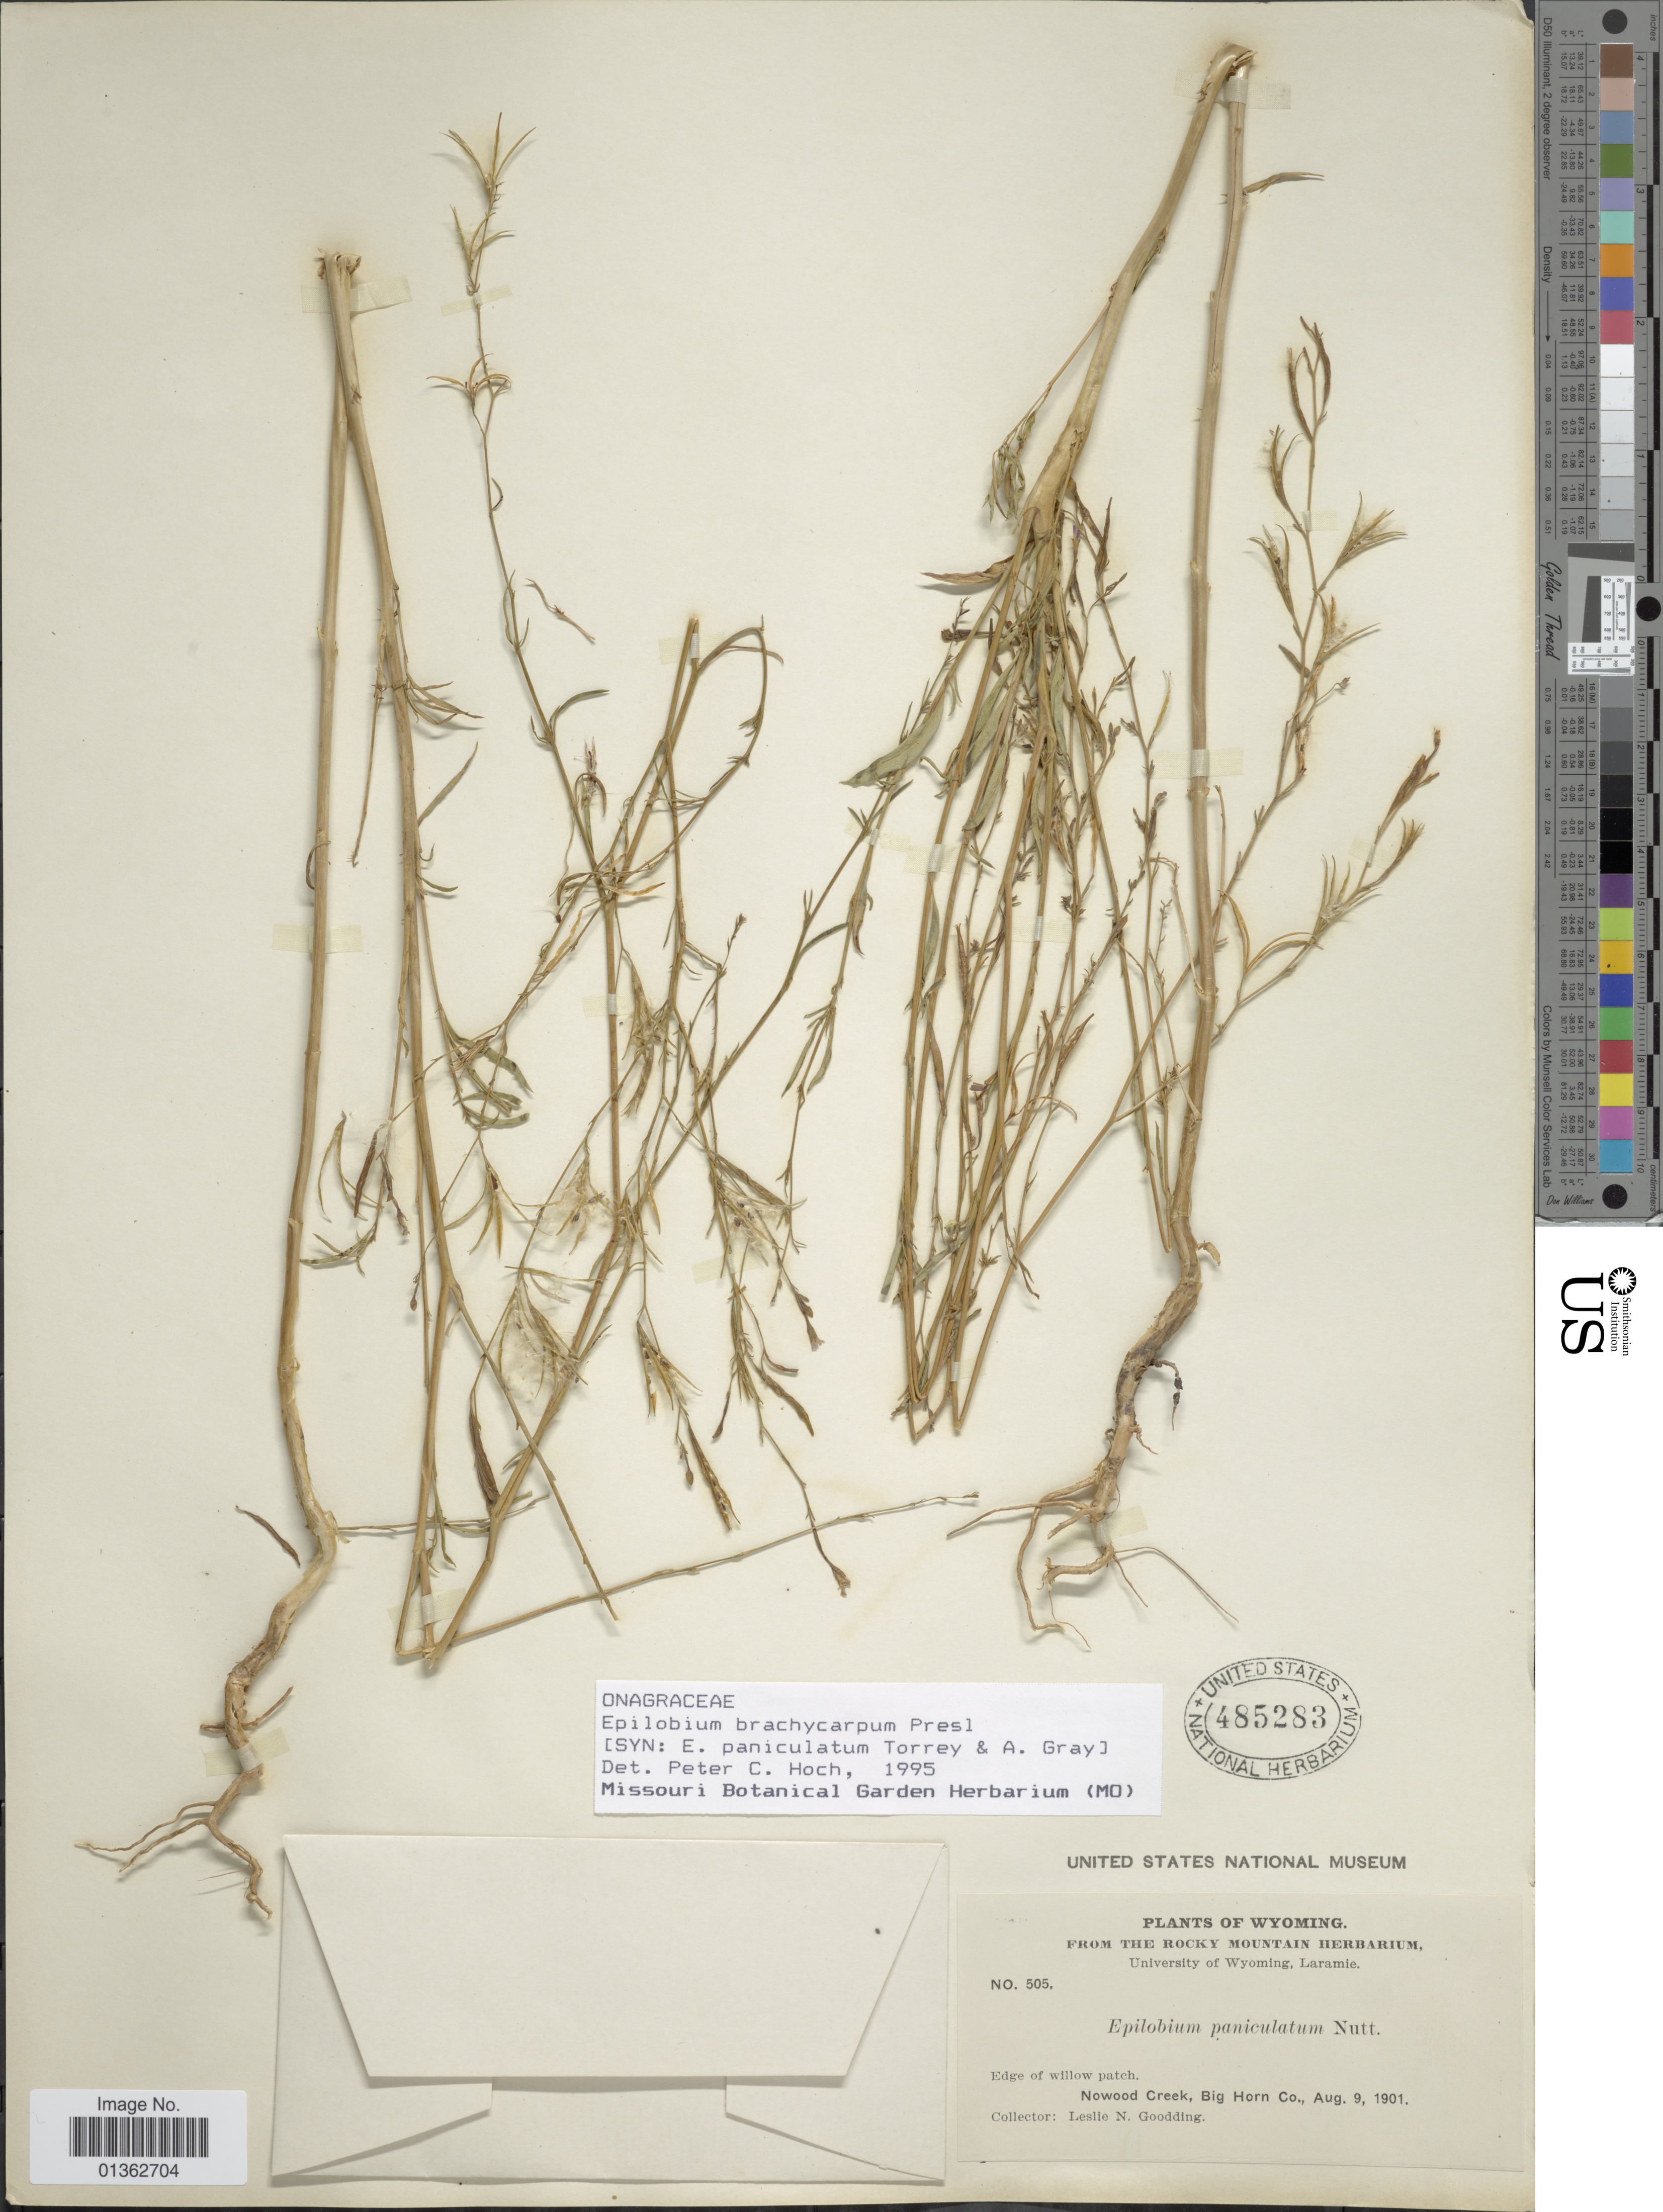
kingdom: Plantae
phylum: Tracheophyta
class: Magnoliopsida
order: Myrtales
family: Onagraceae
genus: Epilobium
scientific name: Epilobium brachycarpum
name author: C. Presl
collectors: L. N. Goodding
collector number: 505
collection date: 1901-08-09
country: United States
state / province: Wyoming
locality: Nowood Creek, Big Horn Co.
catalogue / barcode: US 485283